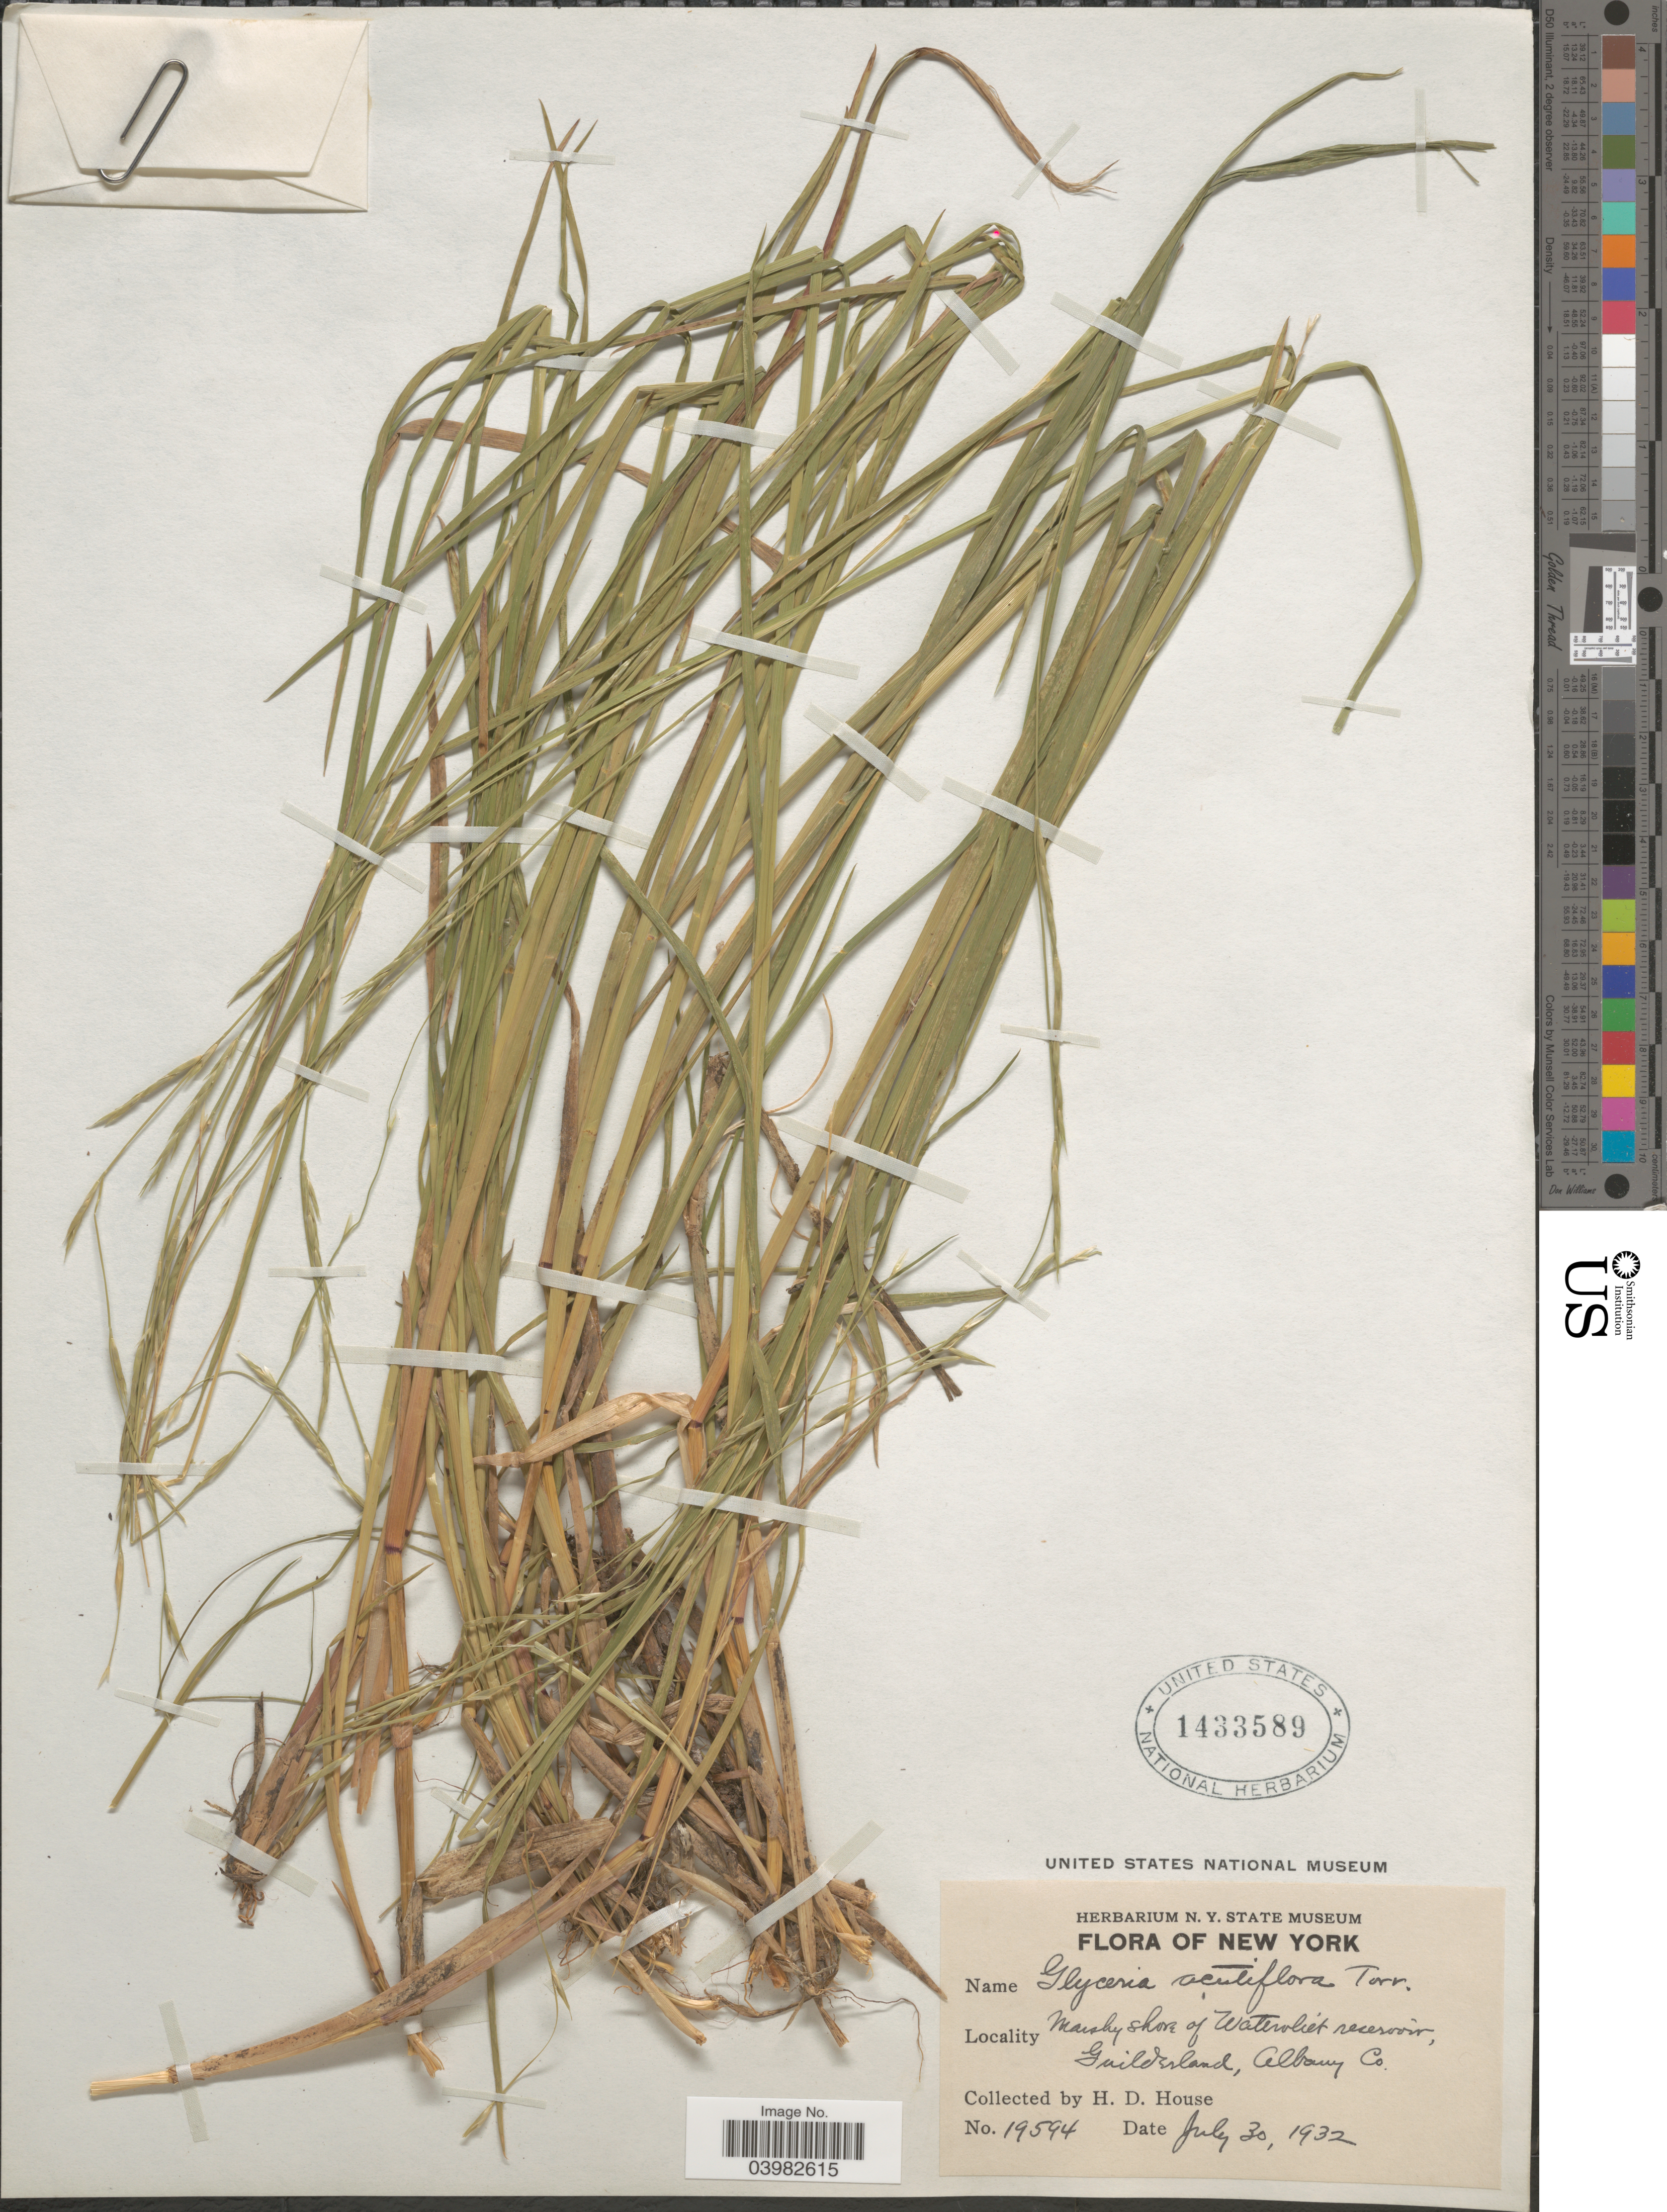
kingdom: Plantae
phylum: Tracheophyta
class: Liliopsida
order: Poales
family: Poaceae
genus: Glyceria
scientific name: Glyceria acutiflora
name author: Torr.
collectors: H. D. House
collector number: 19594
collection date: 1932-07-30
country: United States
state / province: New York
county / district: Albany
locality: Marshy shore of Watervliet reservoir, Guilderland, Albany Co.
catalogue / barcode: US 1433589